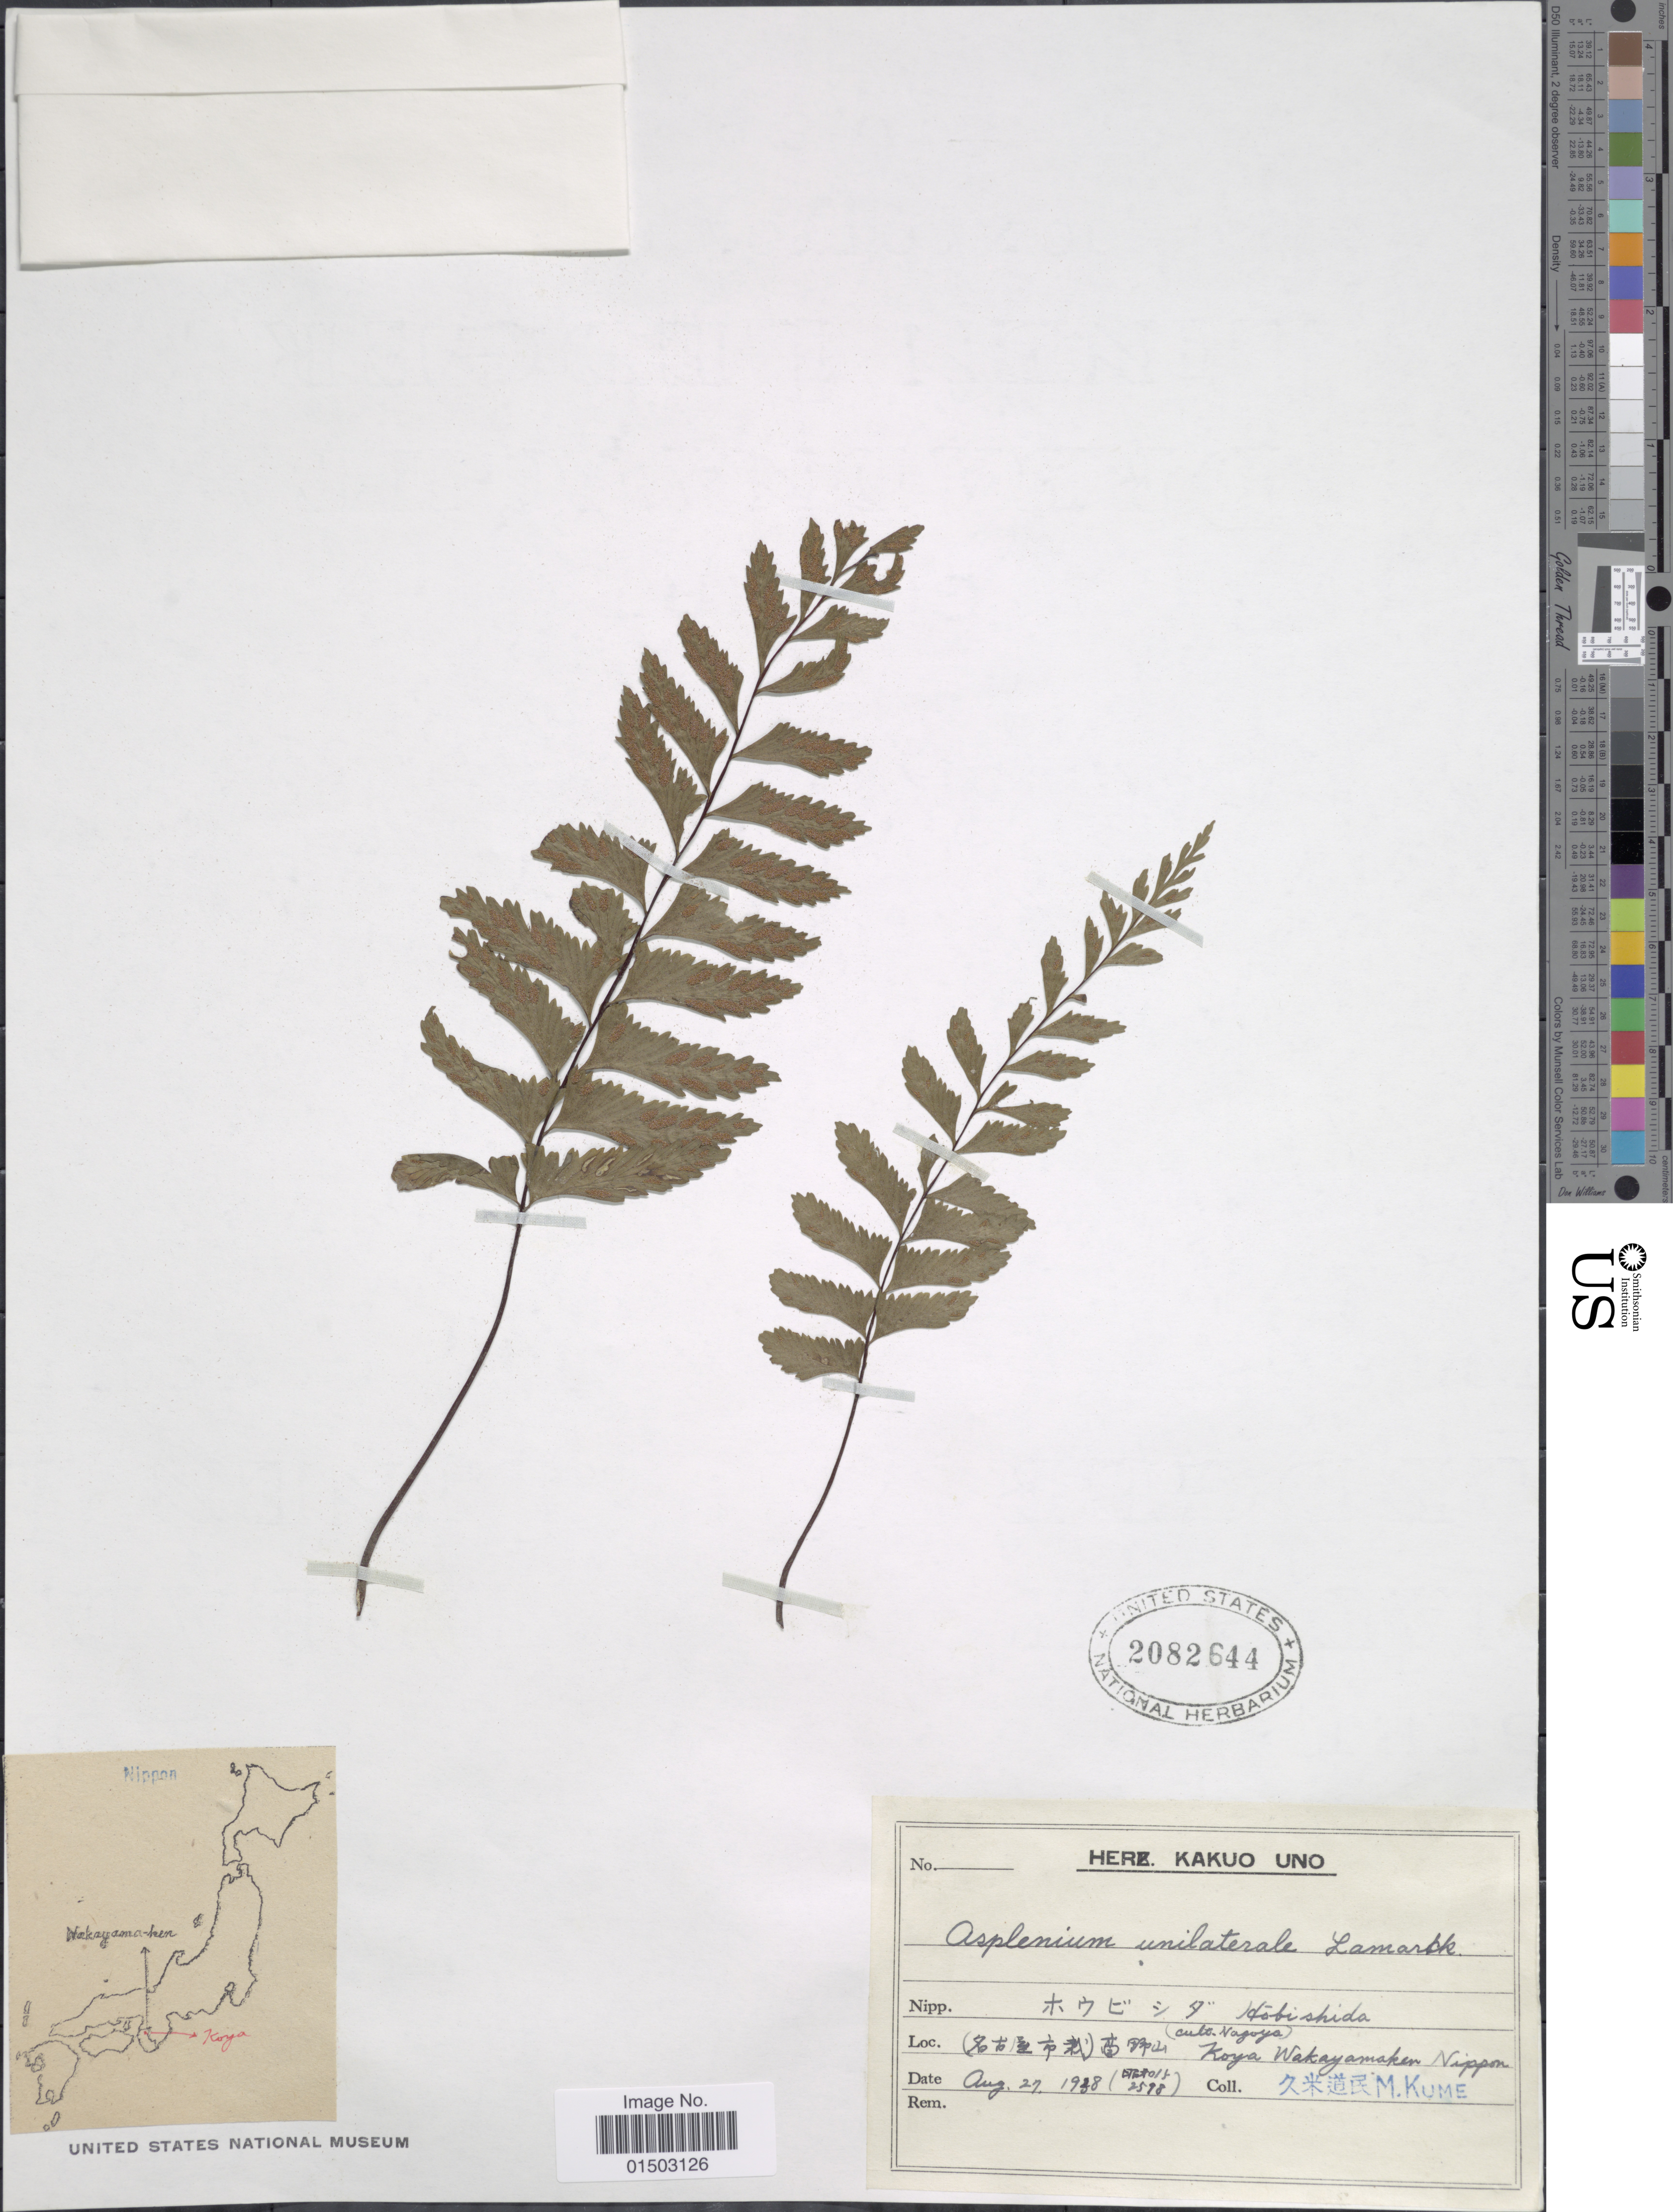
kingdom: Plantae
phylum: Tracheophyta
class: Polypodiopsida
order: Polypodiales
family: Aspleniaceae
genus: Hymenasplenium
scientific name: Hymenasplenium unilaterale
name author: (Lam.) Hayata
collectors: M. Kume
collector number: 2598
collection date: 1927-08-27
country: Japan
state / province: Wakayama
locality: Cult. Nagoya, Koya Wakayama-ken Nippon.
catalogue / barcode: US 2082644